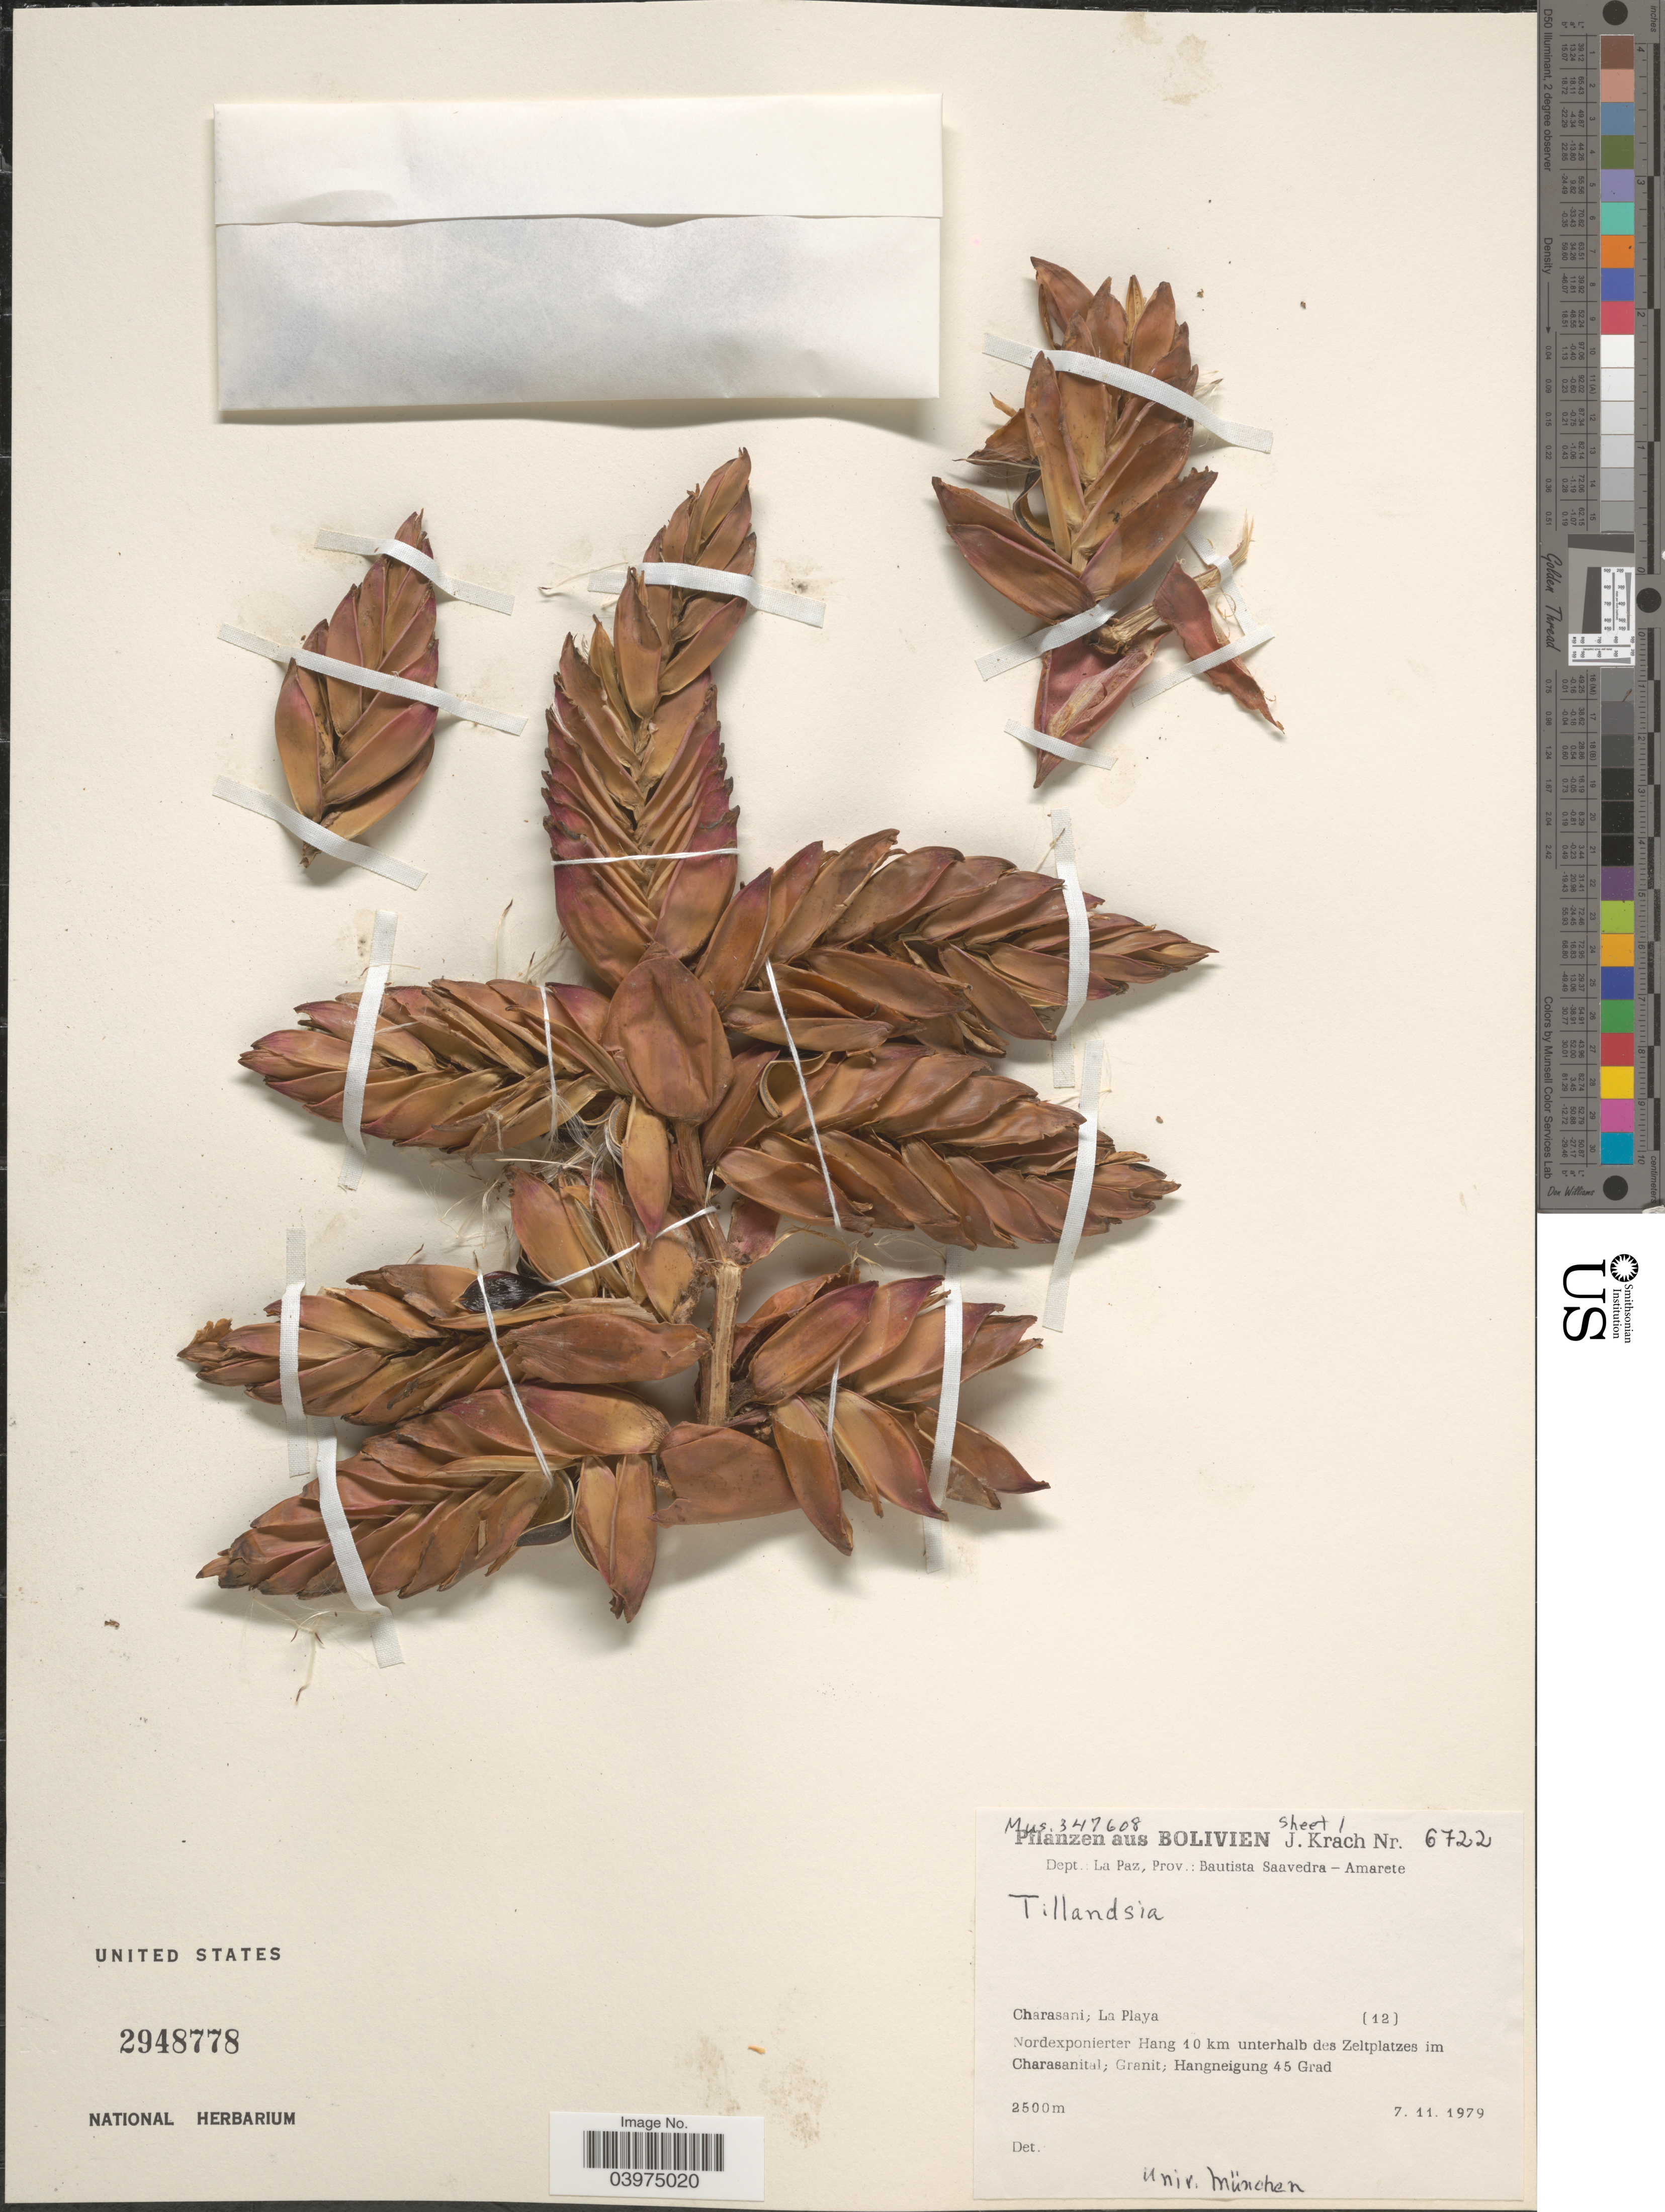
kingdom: Plantae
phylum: Tracheophyta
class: Liliopsida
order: Poales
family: Bromeliaceae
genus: Tillandsia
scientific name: Tillandsia sp.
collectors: J. Krach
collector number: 6722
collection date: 1979-11-07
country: Bolivia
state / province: La Paz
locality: Dept.: La Paz, Prov.: Bautista Saavedra - Amarete. Charasani; La Playa. Nordexponierter Hang 10 km unterhalb des Zeltplatzes im Charasanital.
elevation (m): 2500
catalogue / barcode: US 2948778